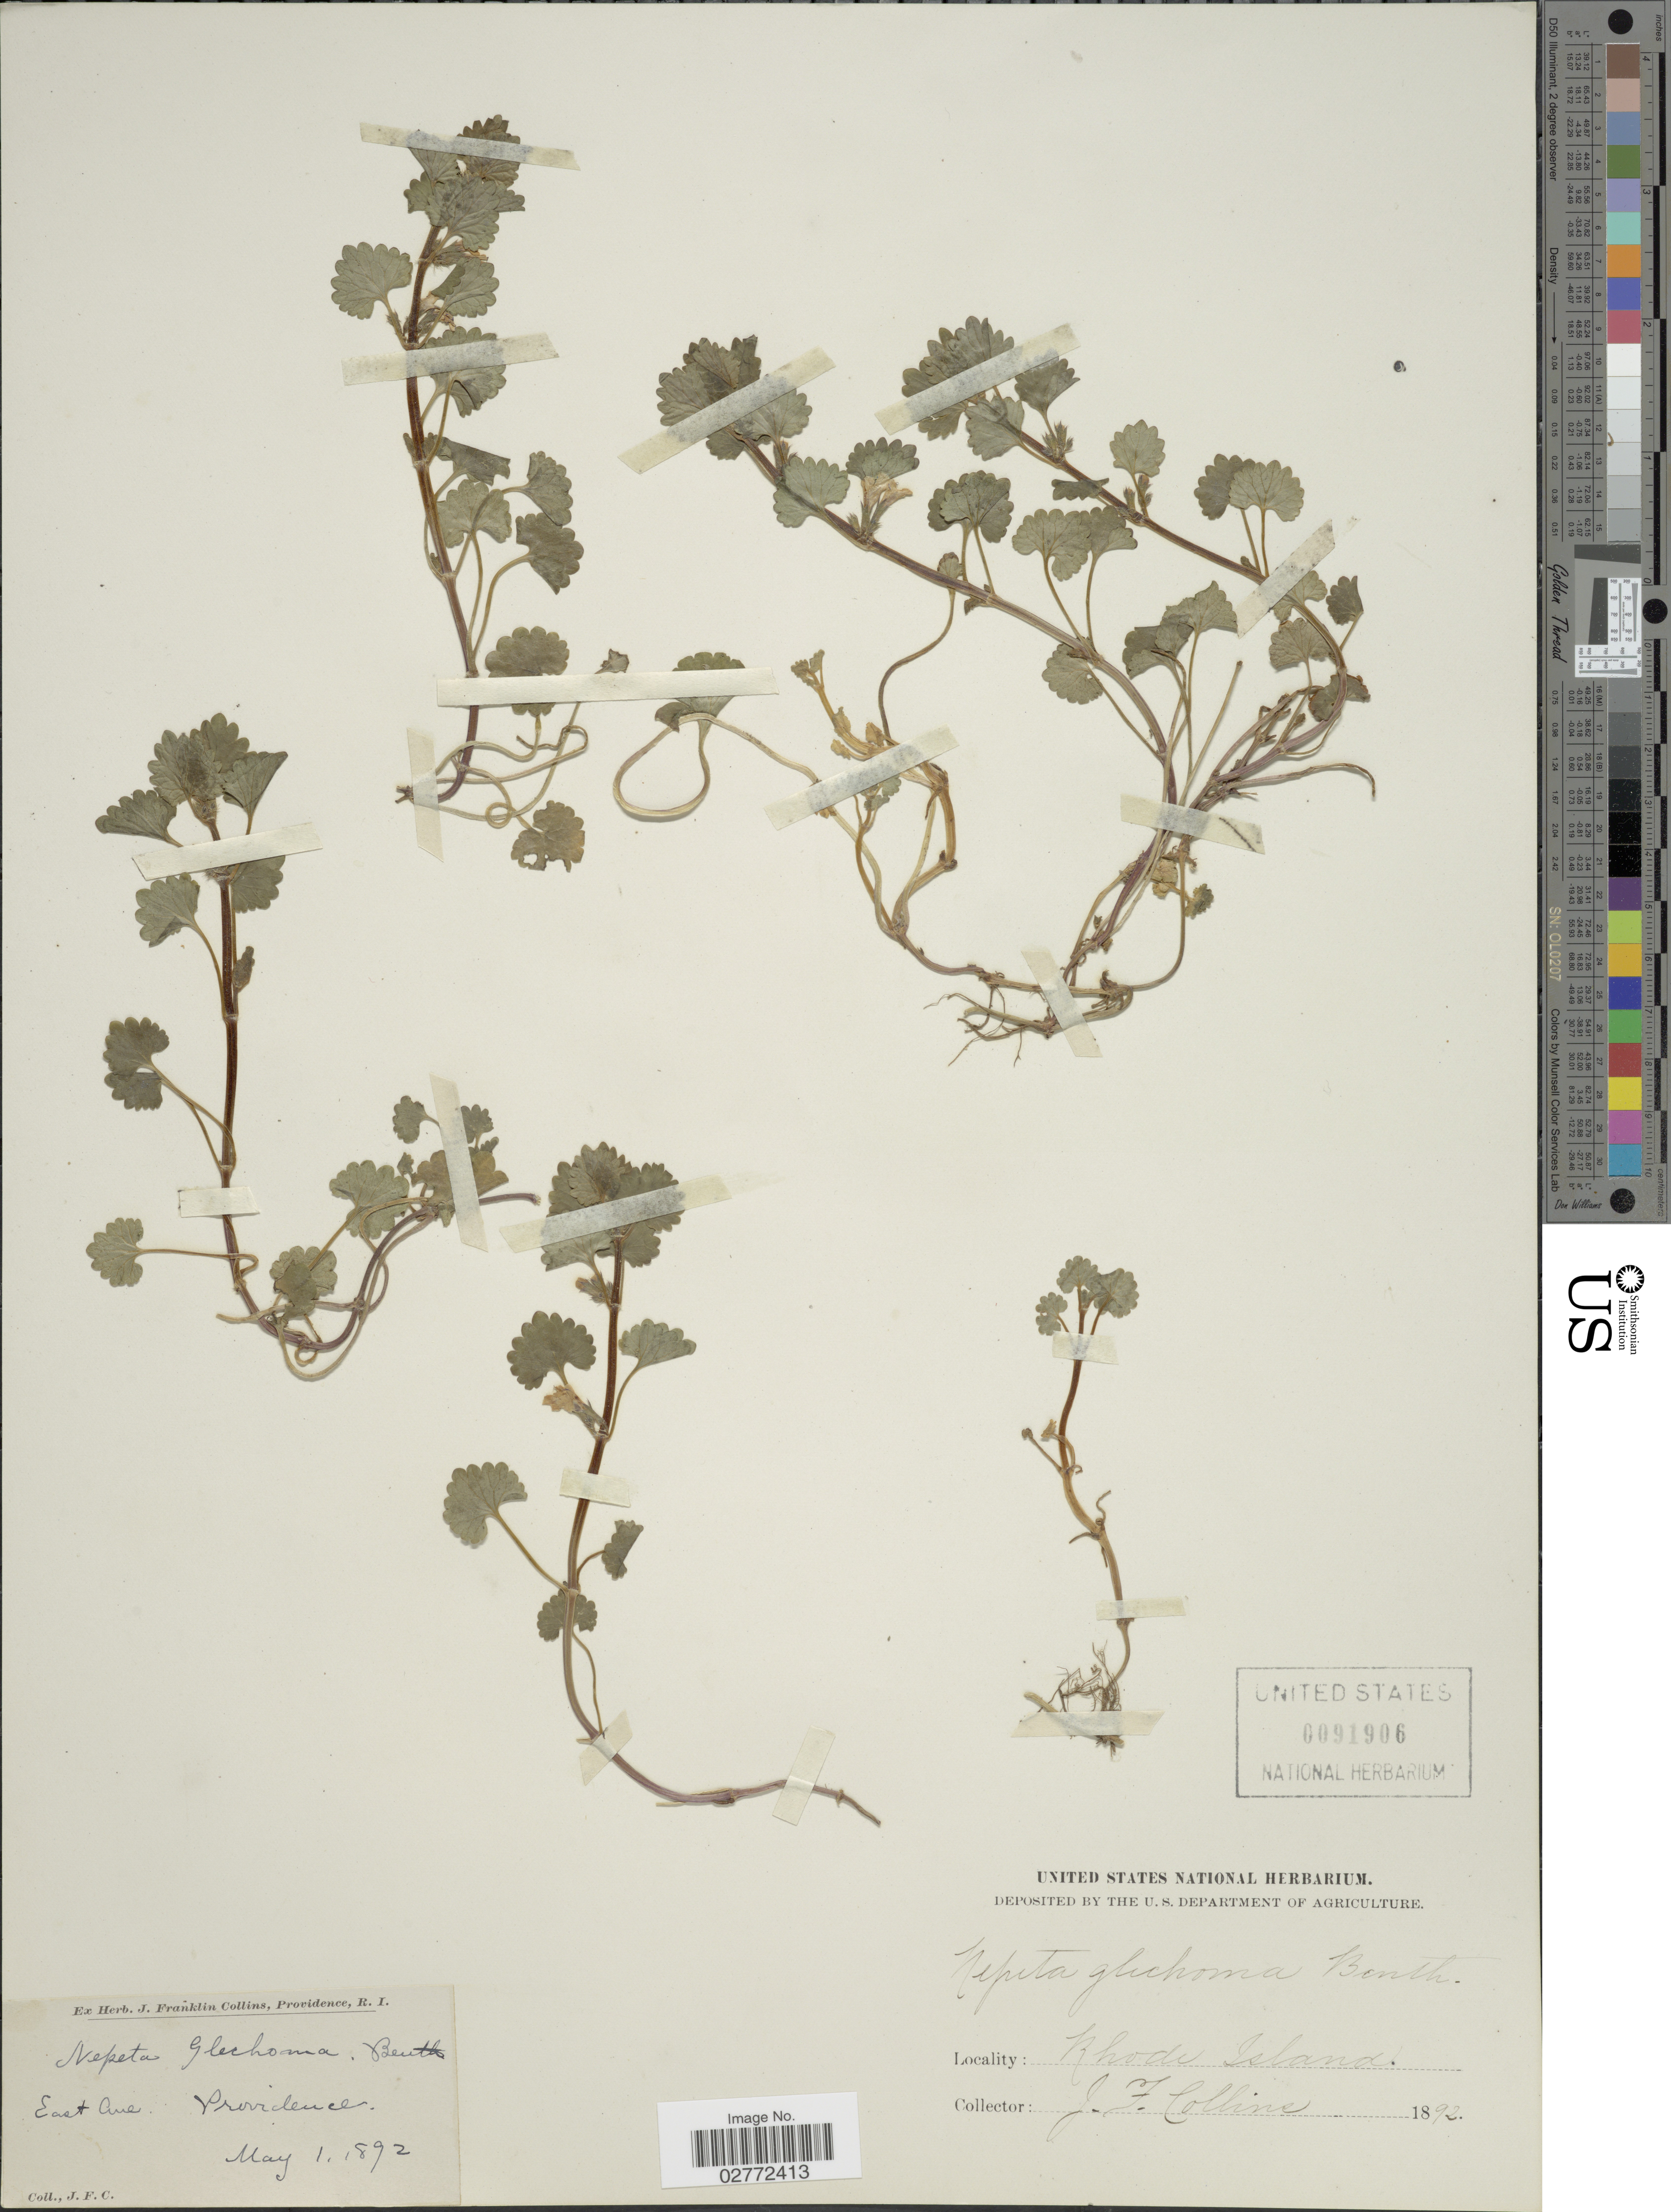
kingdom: Plantae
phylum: Tracheophyta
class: Magnoliopsida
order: Lamiales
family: Lamiaceae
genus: Glechoma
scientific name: Glechoma hederacea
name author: L.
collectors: J. Collins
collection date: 1892-05-01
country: United States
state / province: Rhode Island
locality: East Ave. Providence.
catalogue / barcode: US 91906